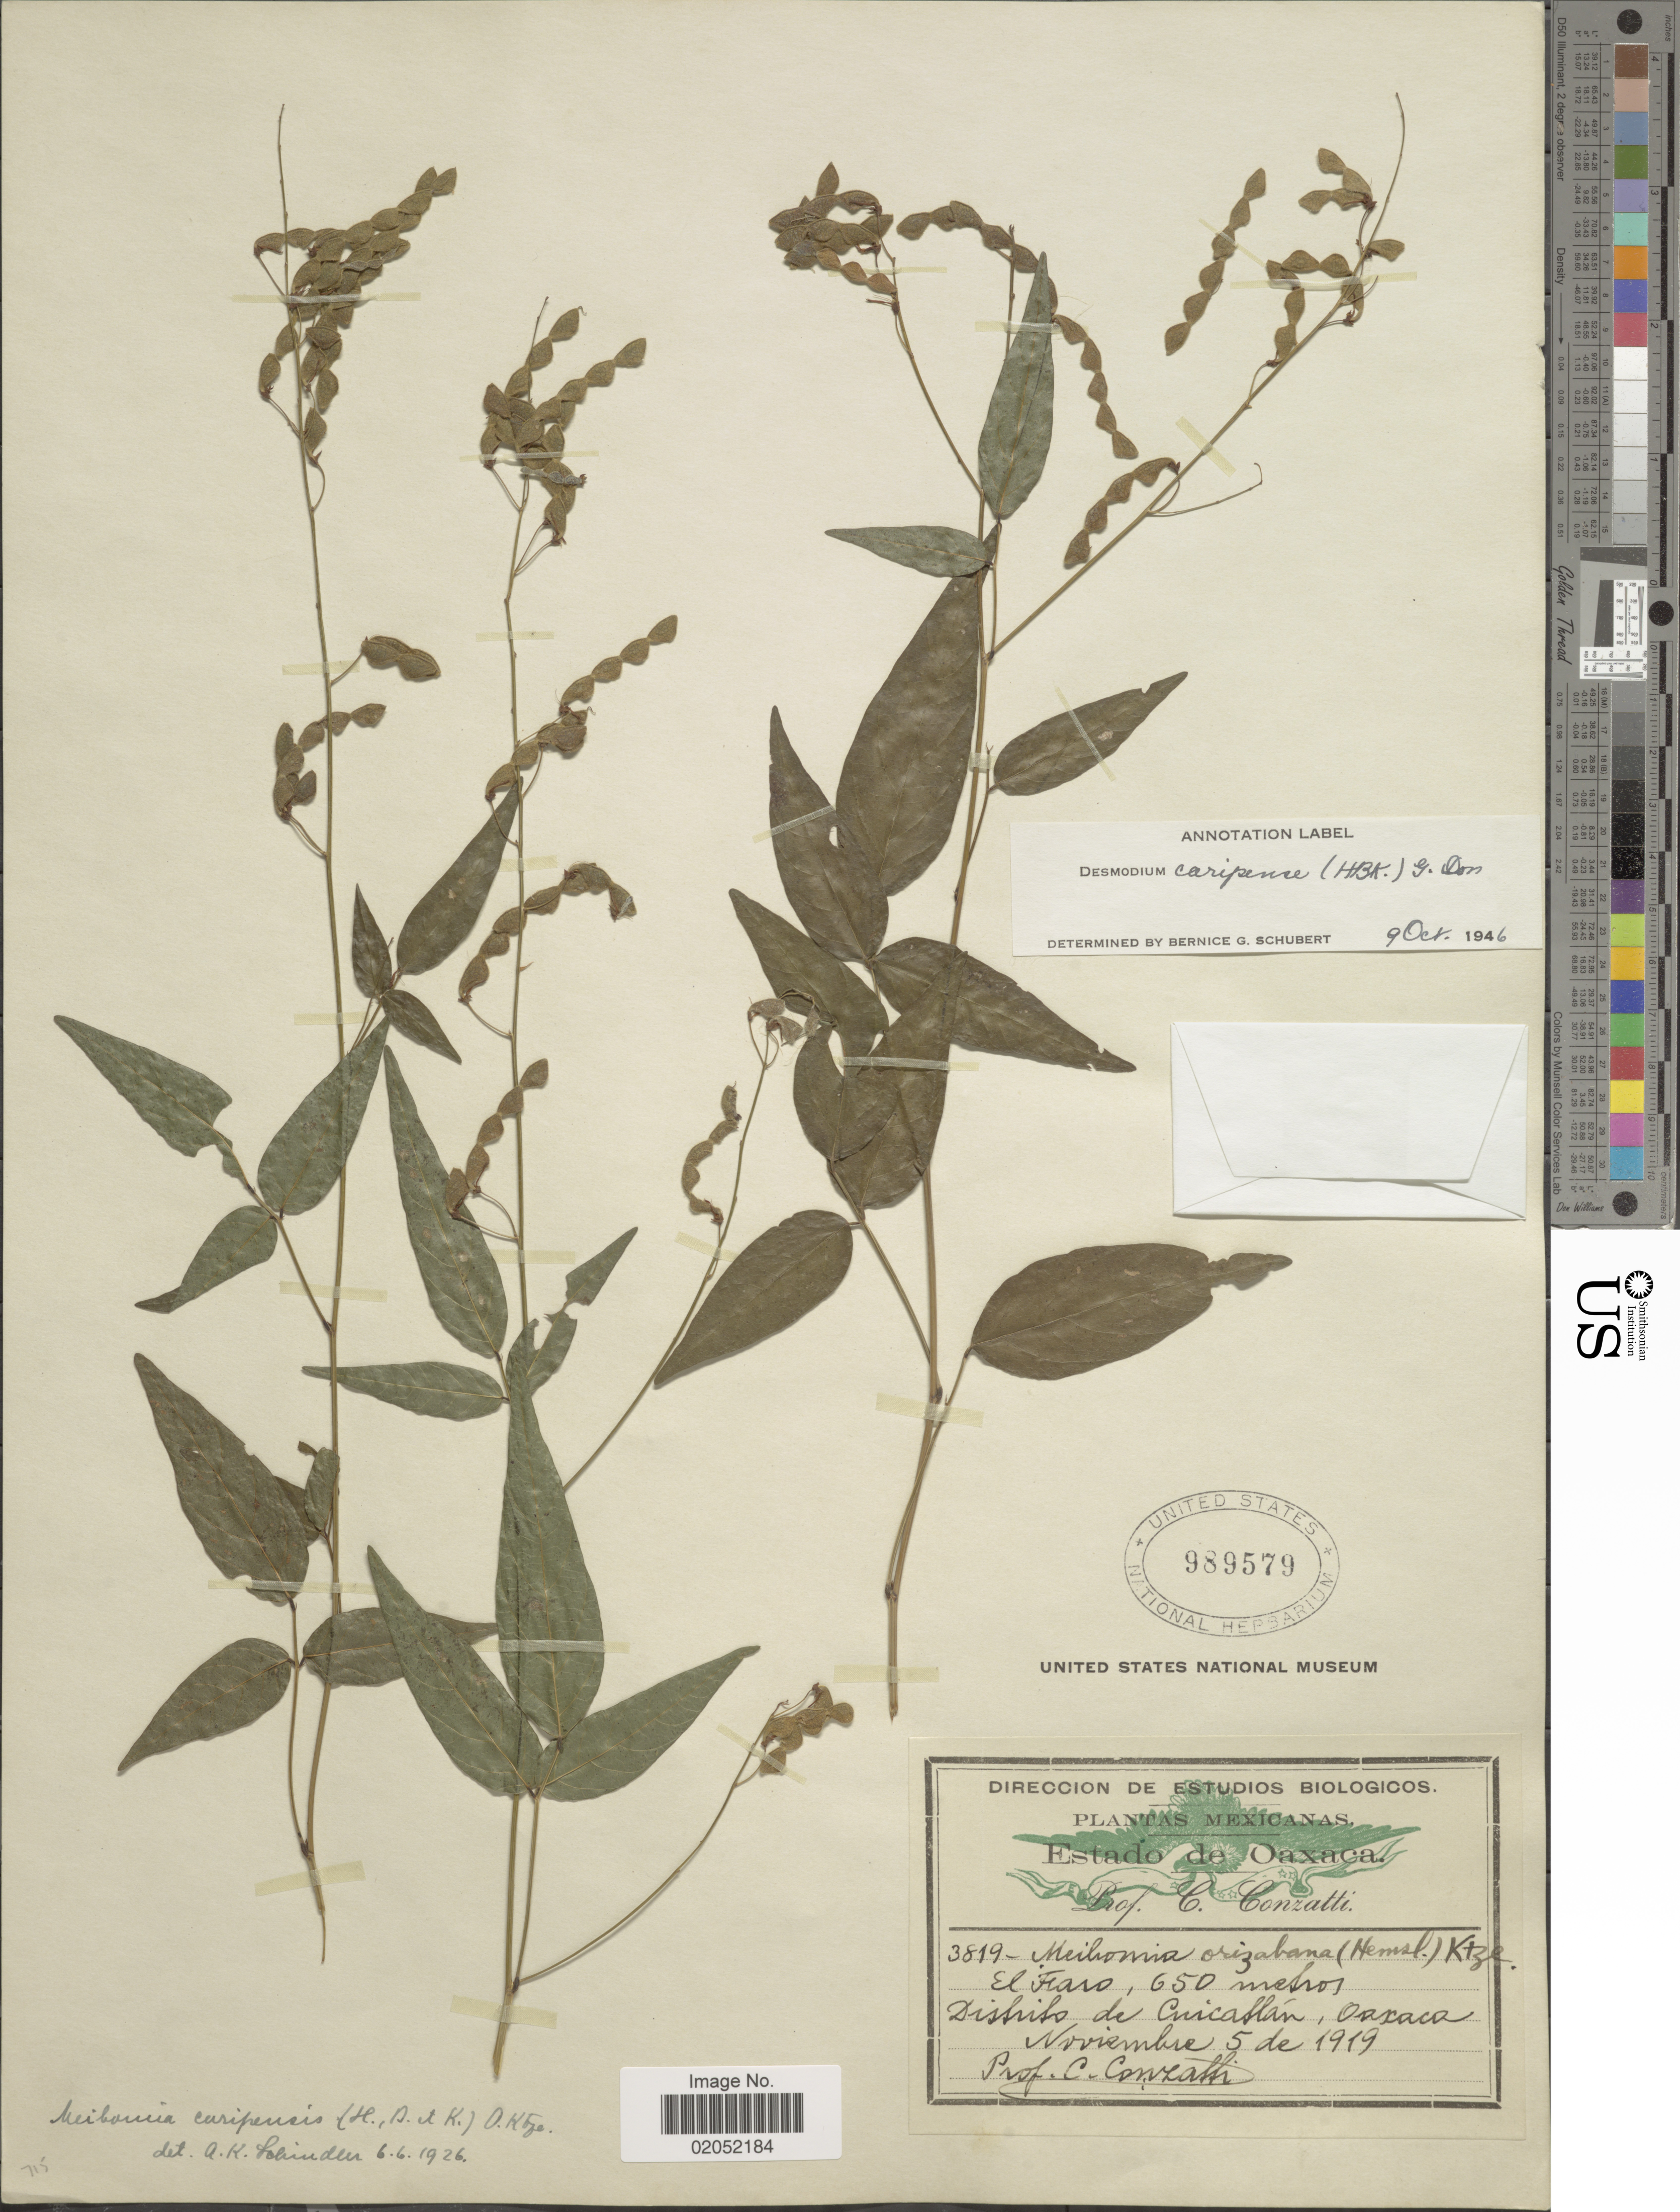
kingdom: Plantae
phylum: Tracheophyta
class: Magnoliopsida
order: Fabales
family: Fabaceae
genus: Desmodium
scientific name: Desmodium caripense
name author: (Kunth) G. Don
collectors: C. Conzatti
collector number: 3819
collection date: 1919-11-05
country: Mexico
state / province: Oaxaca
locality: Distrito de Cuicatlan, Oaxaca.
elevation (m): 650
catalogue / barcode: US 989579